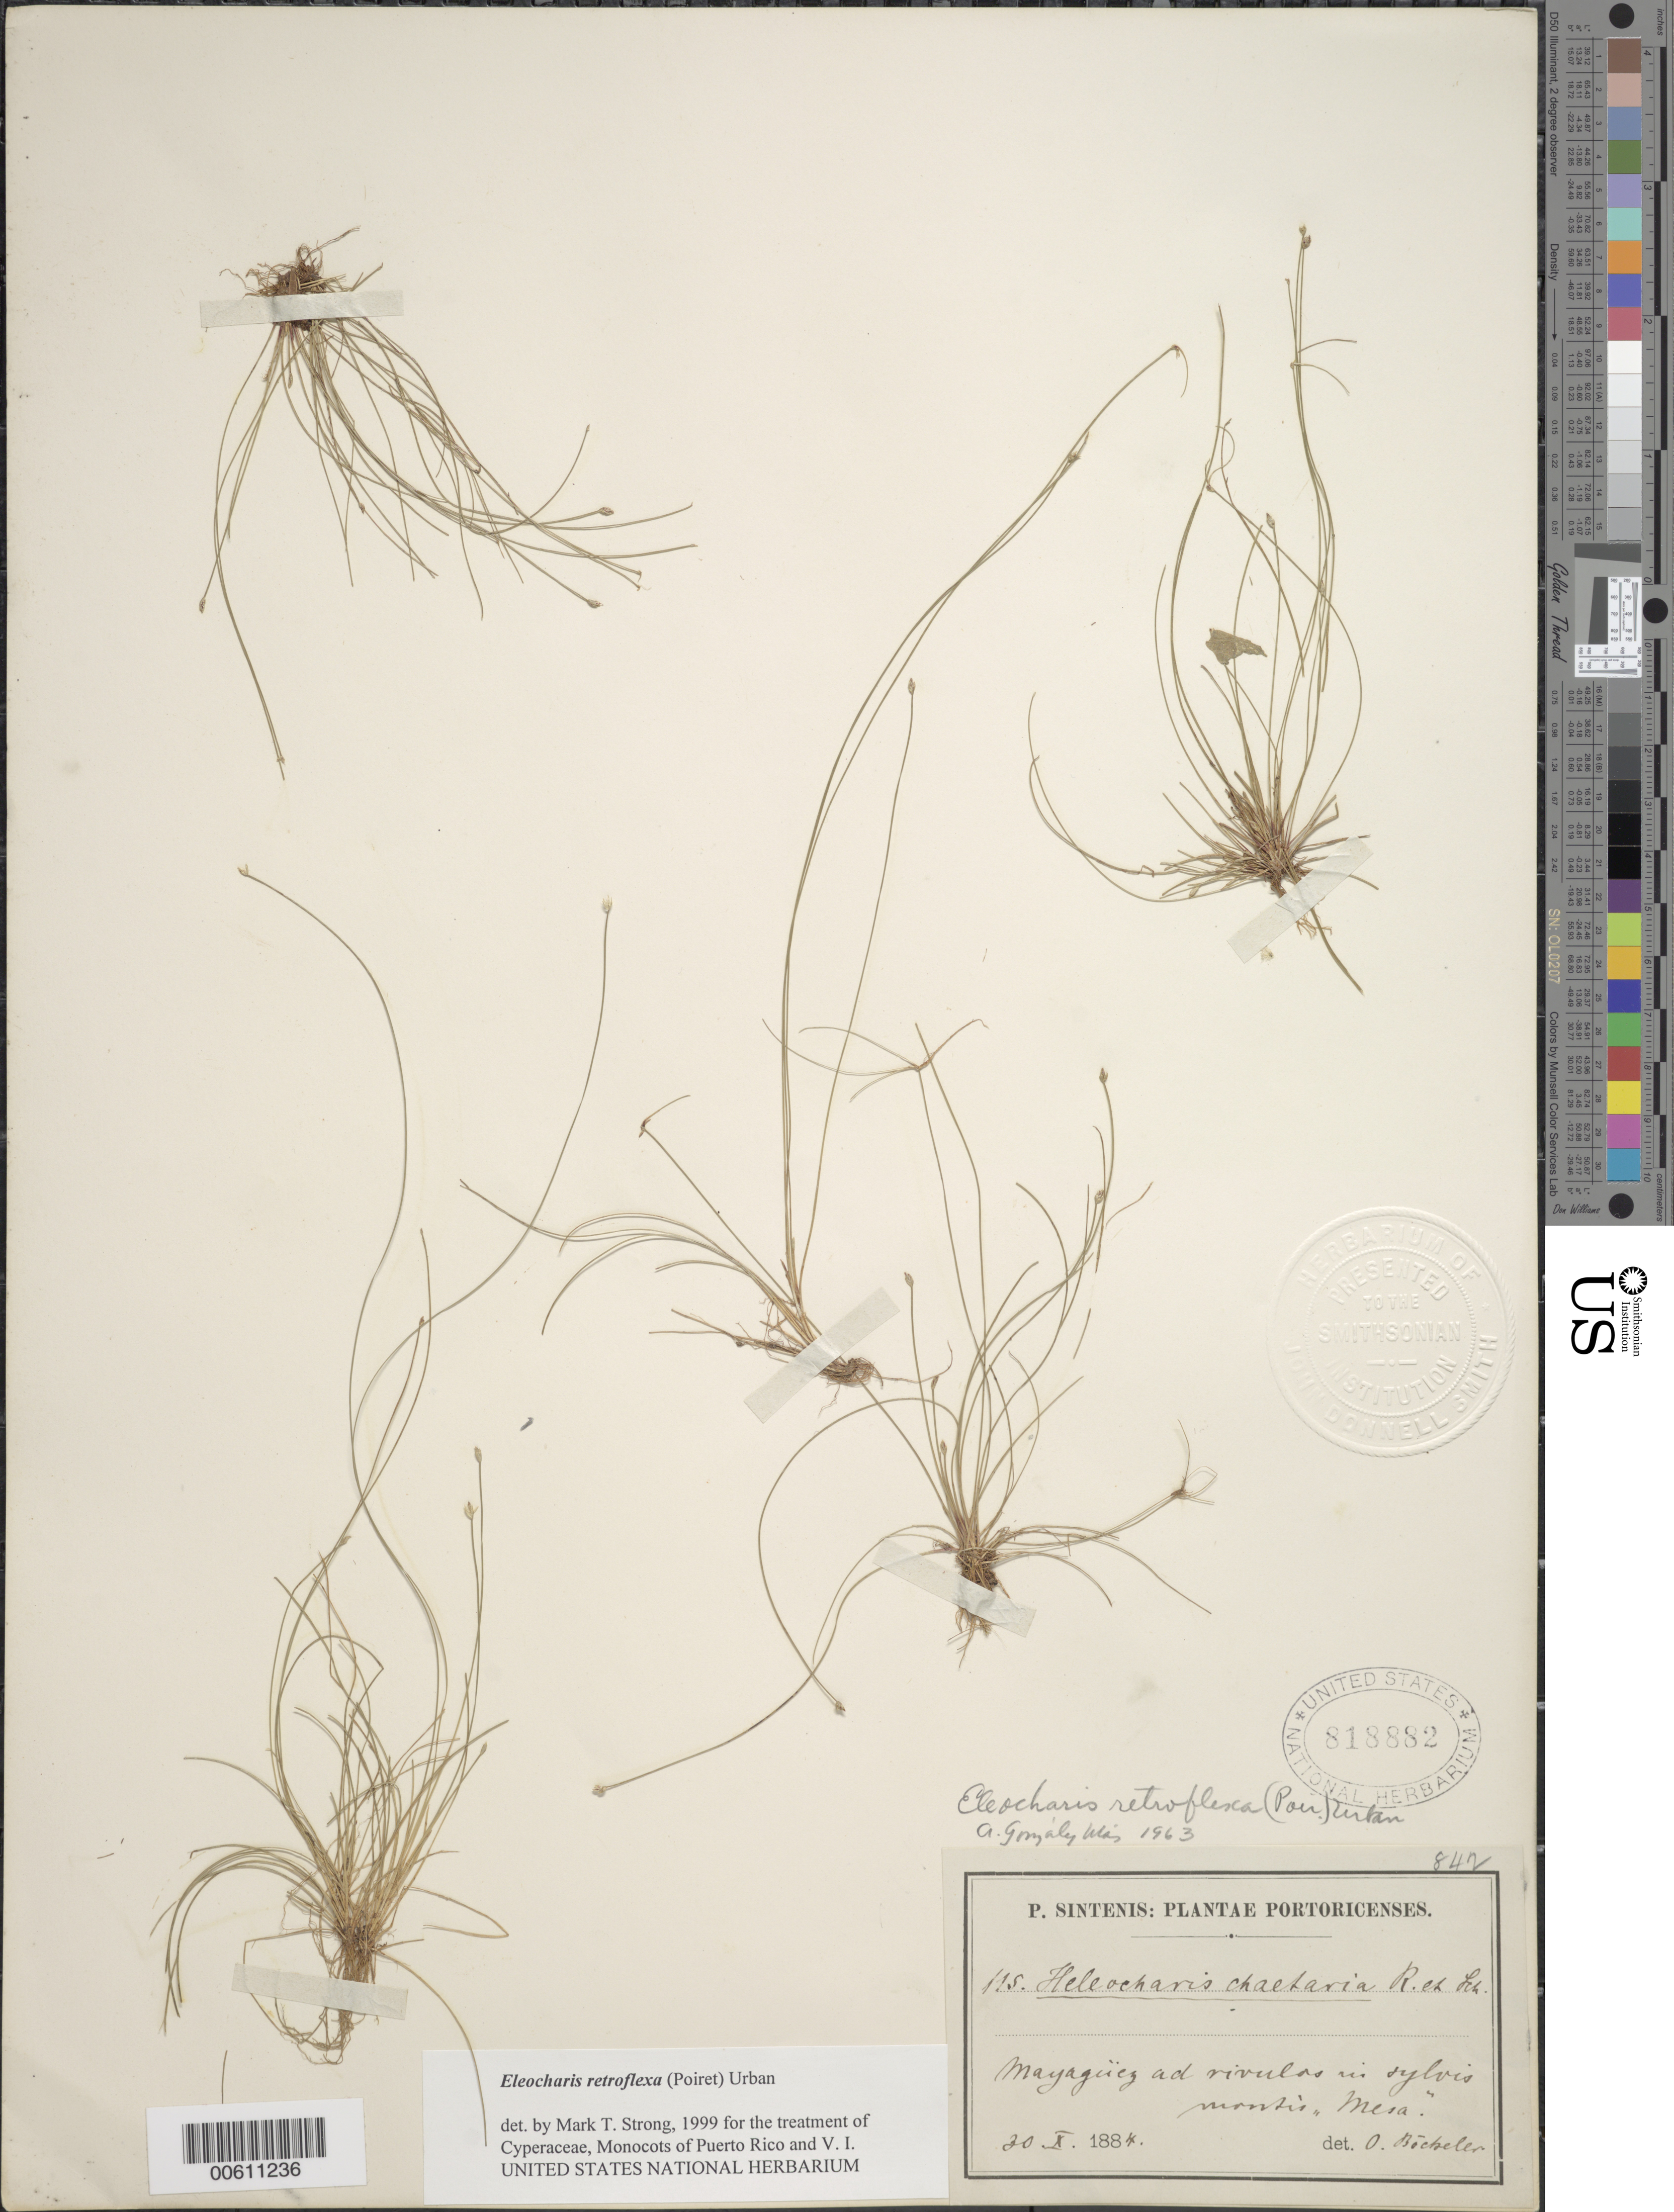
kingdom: Plantae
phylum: Tracheophyta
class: Liliopsida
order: Poales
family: Cyperaceae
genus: Eleocharis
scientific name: Eleocharis retroflexa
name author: (Poir.) Urb.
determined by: Strong, M. T., (US), Smithsonian Institution - National Museum of Natural History (UNITED STATES)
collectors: P. Sintenis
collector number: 115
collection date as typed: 20 Oct 1884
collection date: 1884-10-20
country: Puerto Rico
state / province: Mayagüez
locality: Mayagüez ad rivulas.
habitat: In sylvis montis Mesa.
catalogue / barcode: US 818882